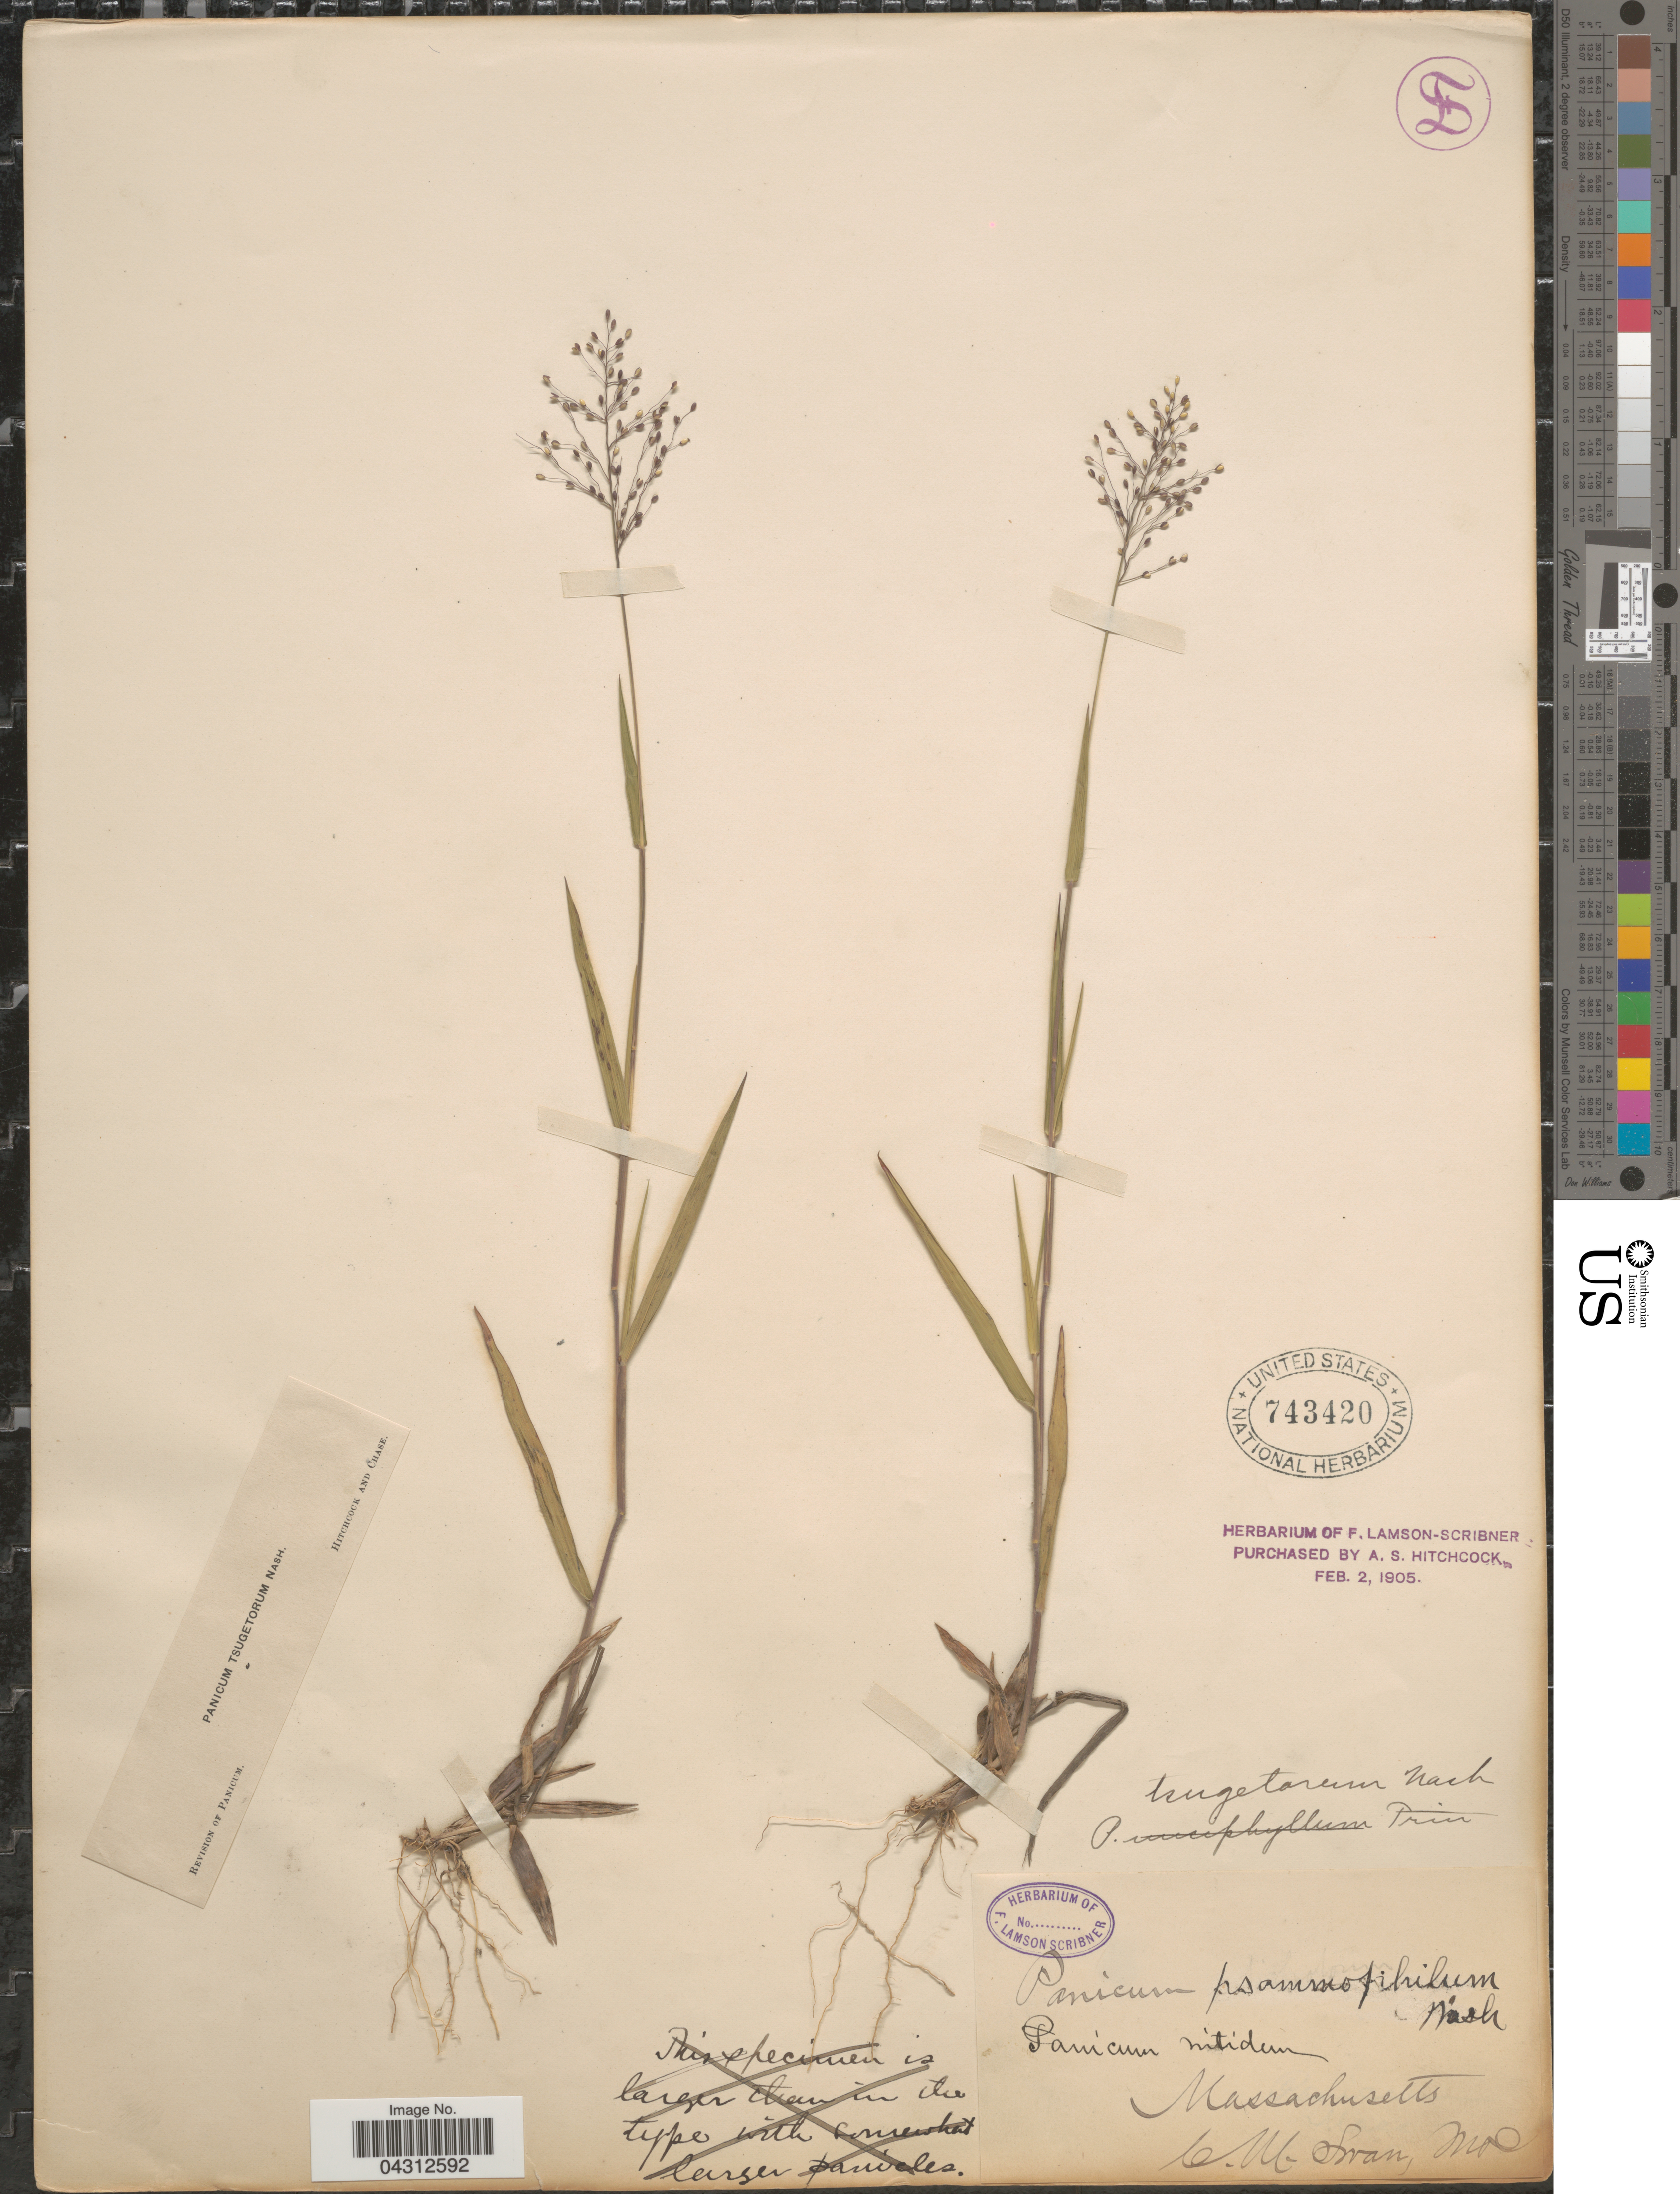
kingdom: Plantae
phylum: Tracheophyta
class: Liliopsida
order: Poales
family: Poaceae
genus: Dichanthelium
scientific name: Dichanthelium laxiflorum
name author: (Lam.) Gould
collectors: C. Swan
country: United States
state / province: Massachusetts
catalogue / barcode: US 743420